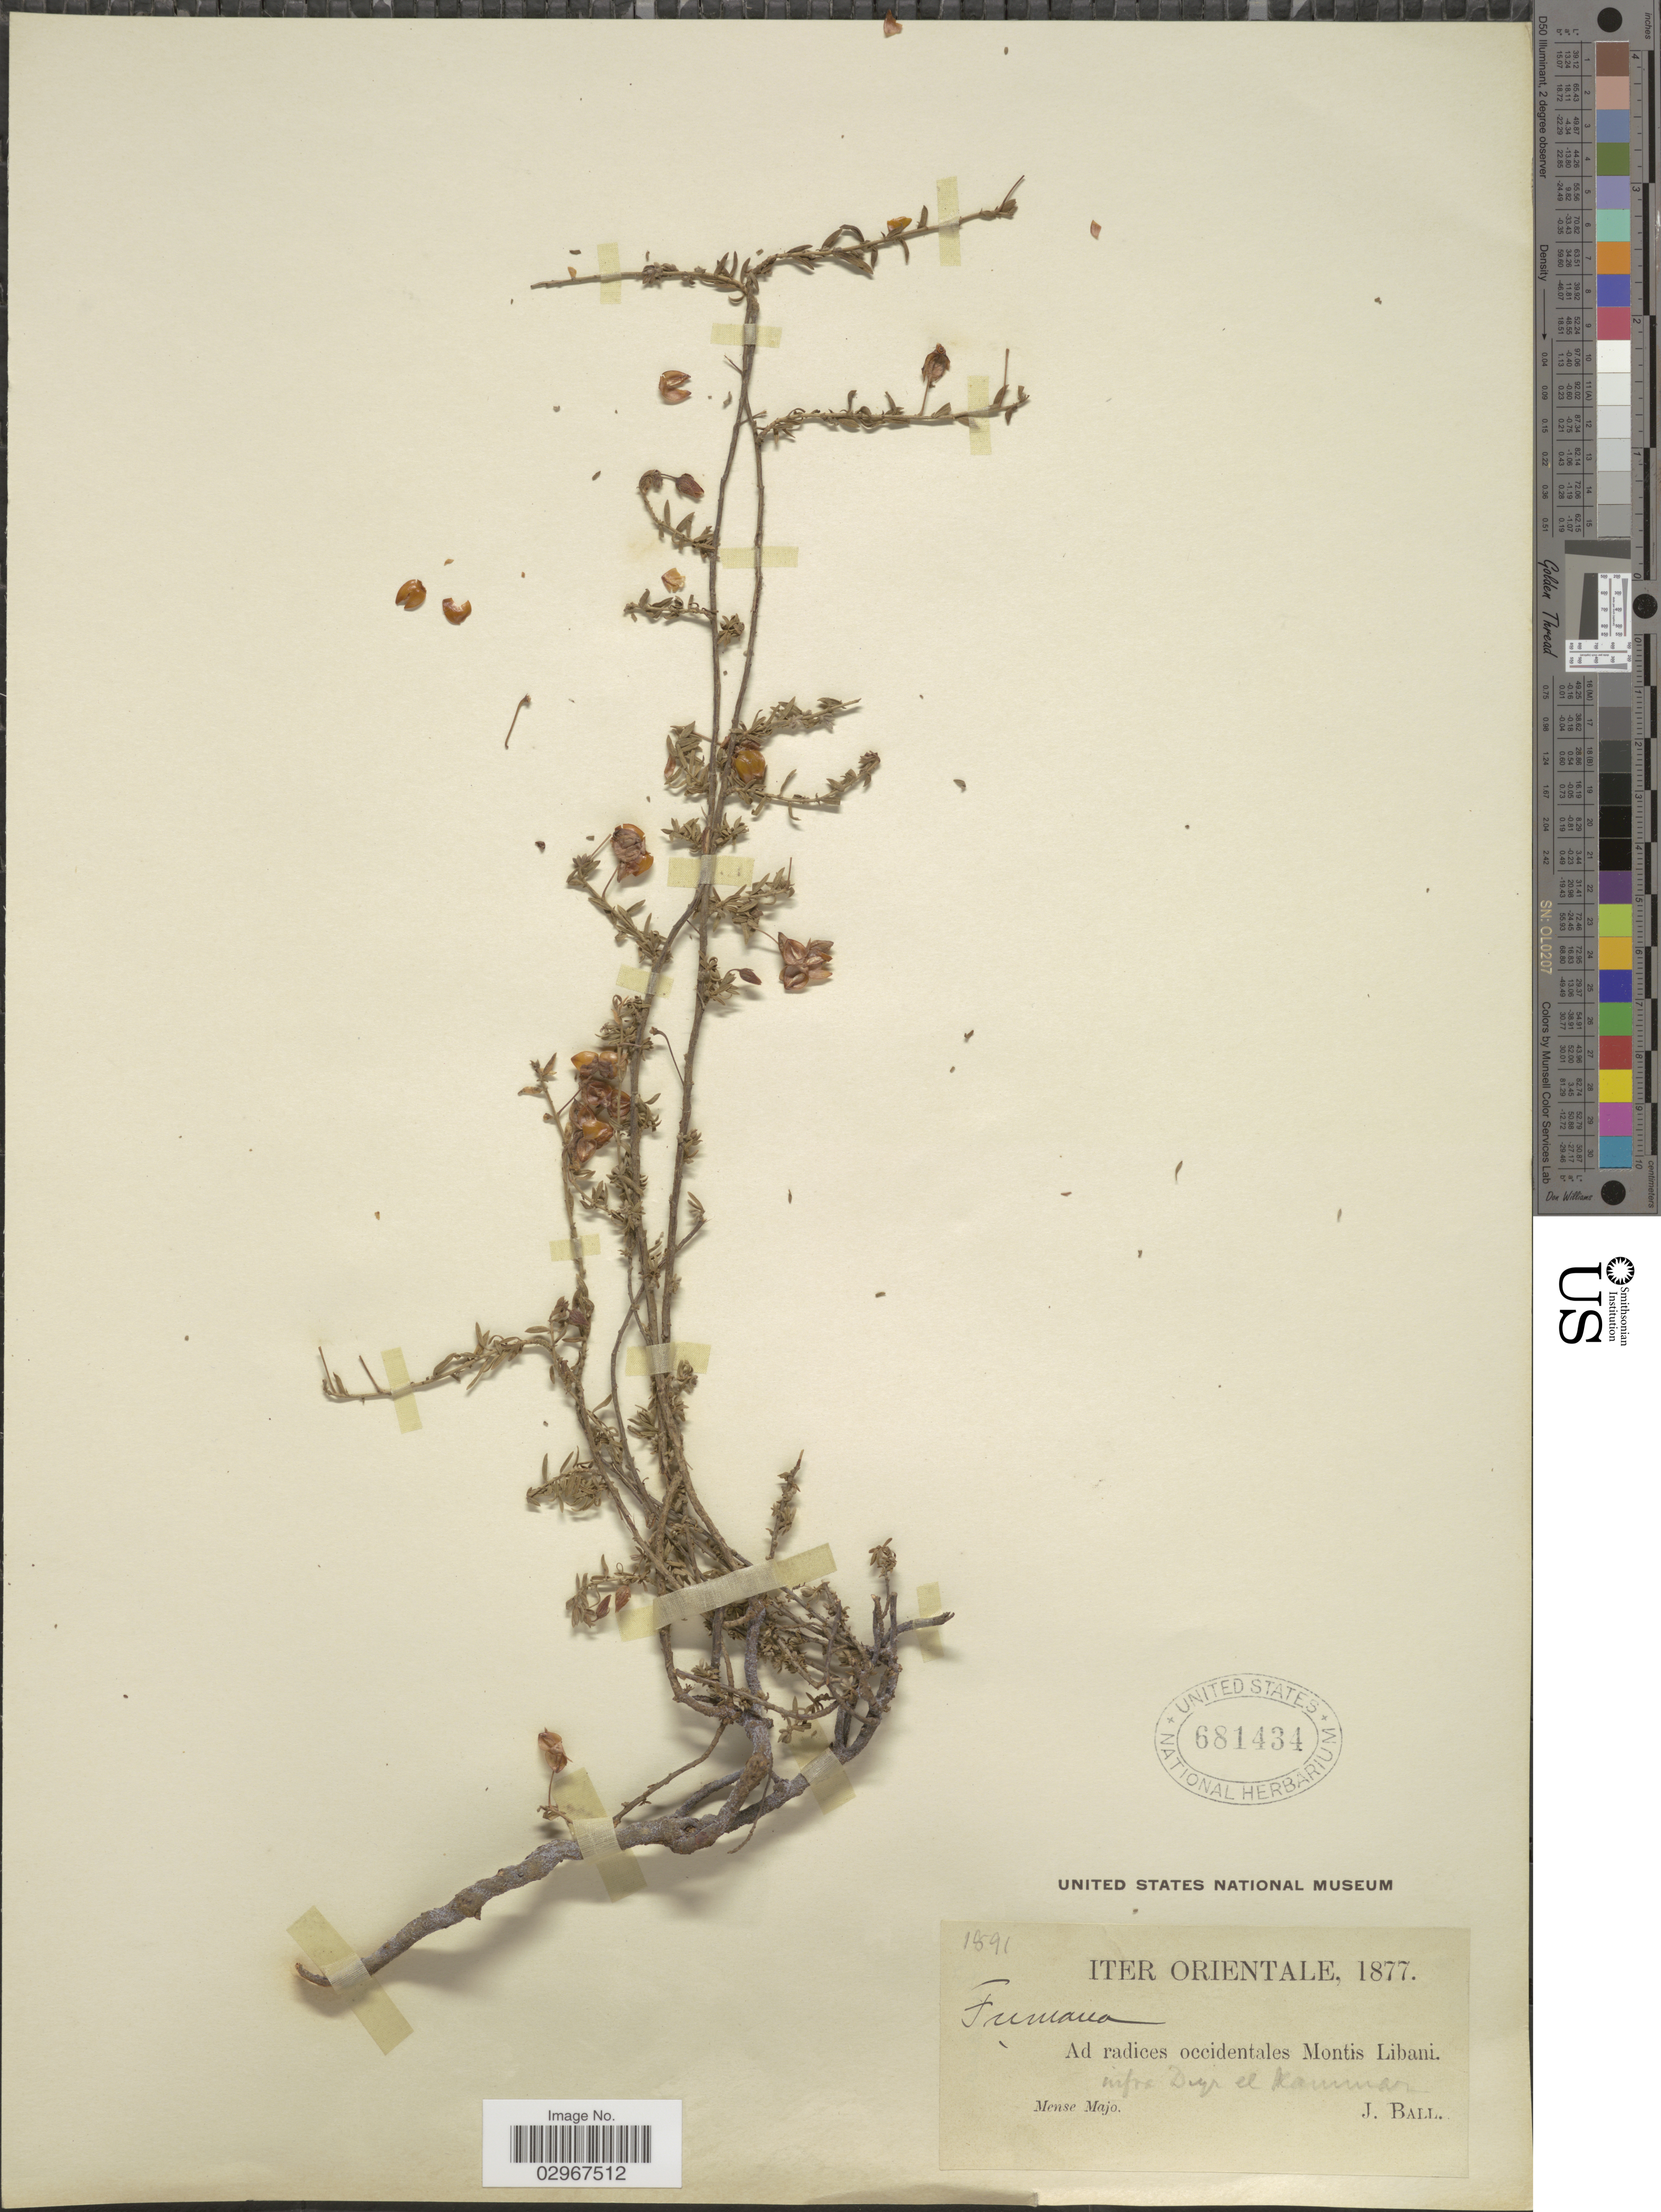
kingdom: Plantae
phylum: Tracheophyta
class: Magnoliopsida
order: Malvales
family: Cistaceae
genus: Fumana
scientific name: Fumana sp.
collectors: J. Ball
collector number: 1891?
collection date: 1877-05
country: Lebanon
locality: Ad radices occidentalis Montis Libani infra Diyr el Kamuar. [Deir al Qamar] Iter Orientale.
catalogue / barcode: US 681434